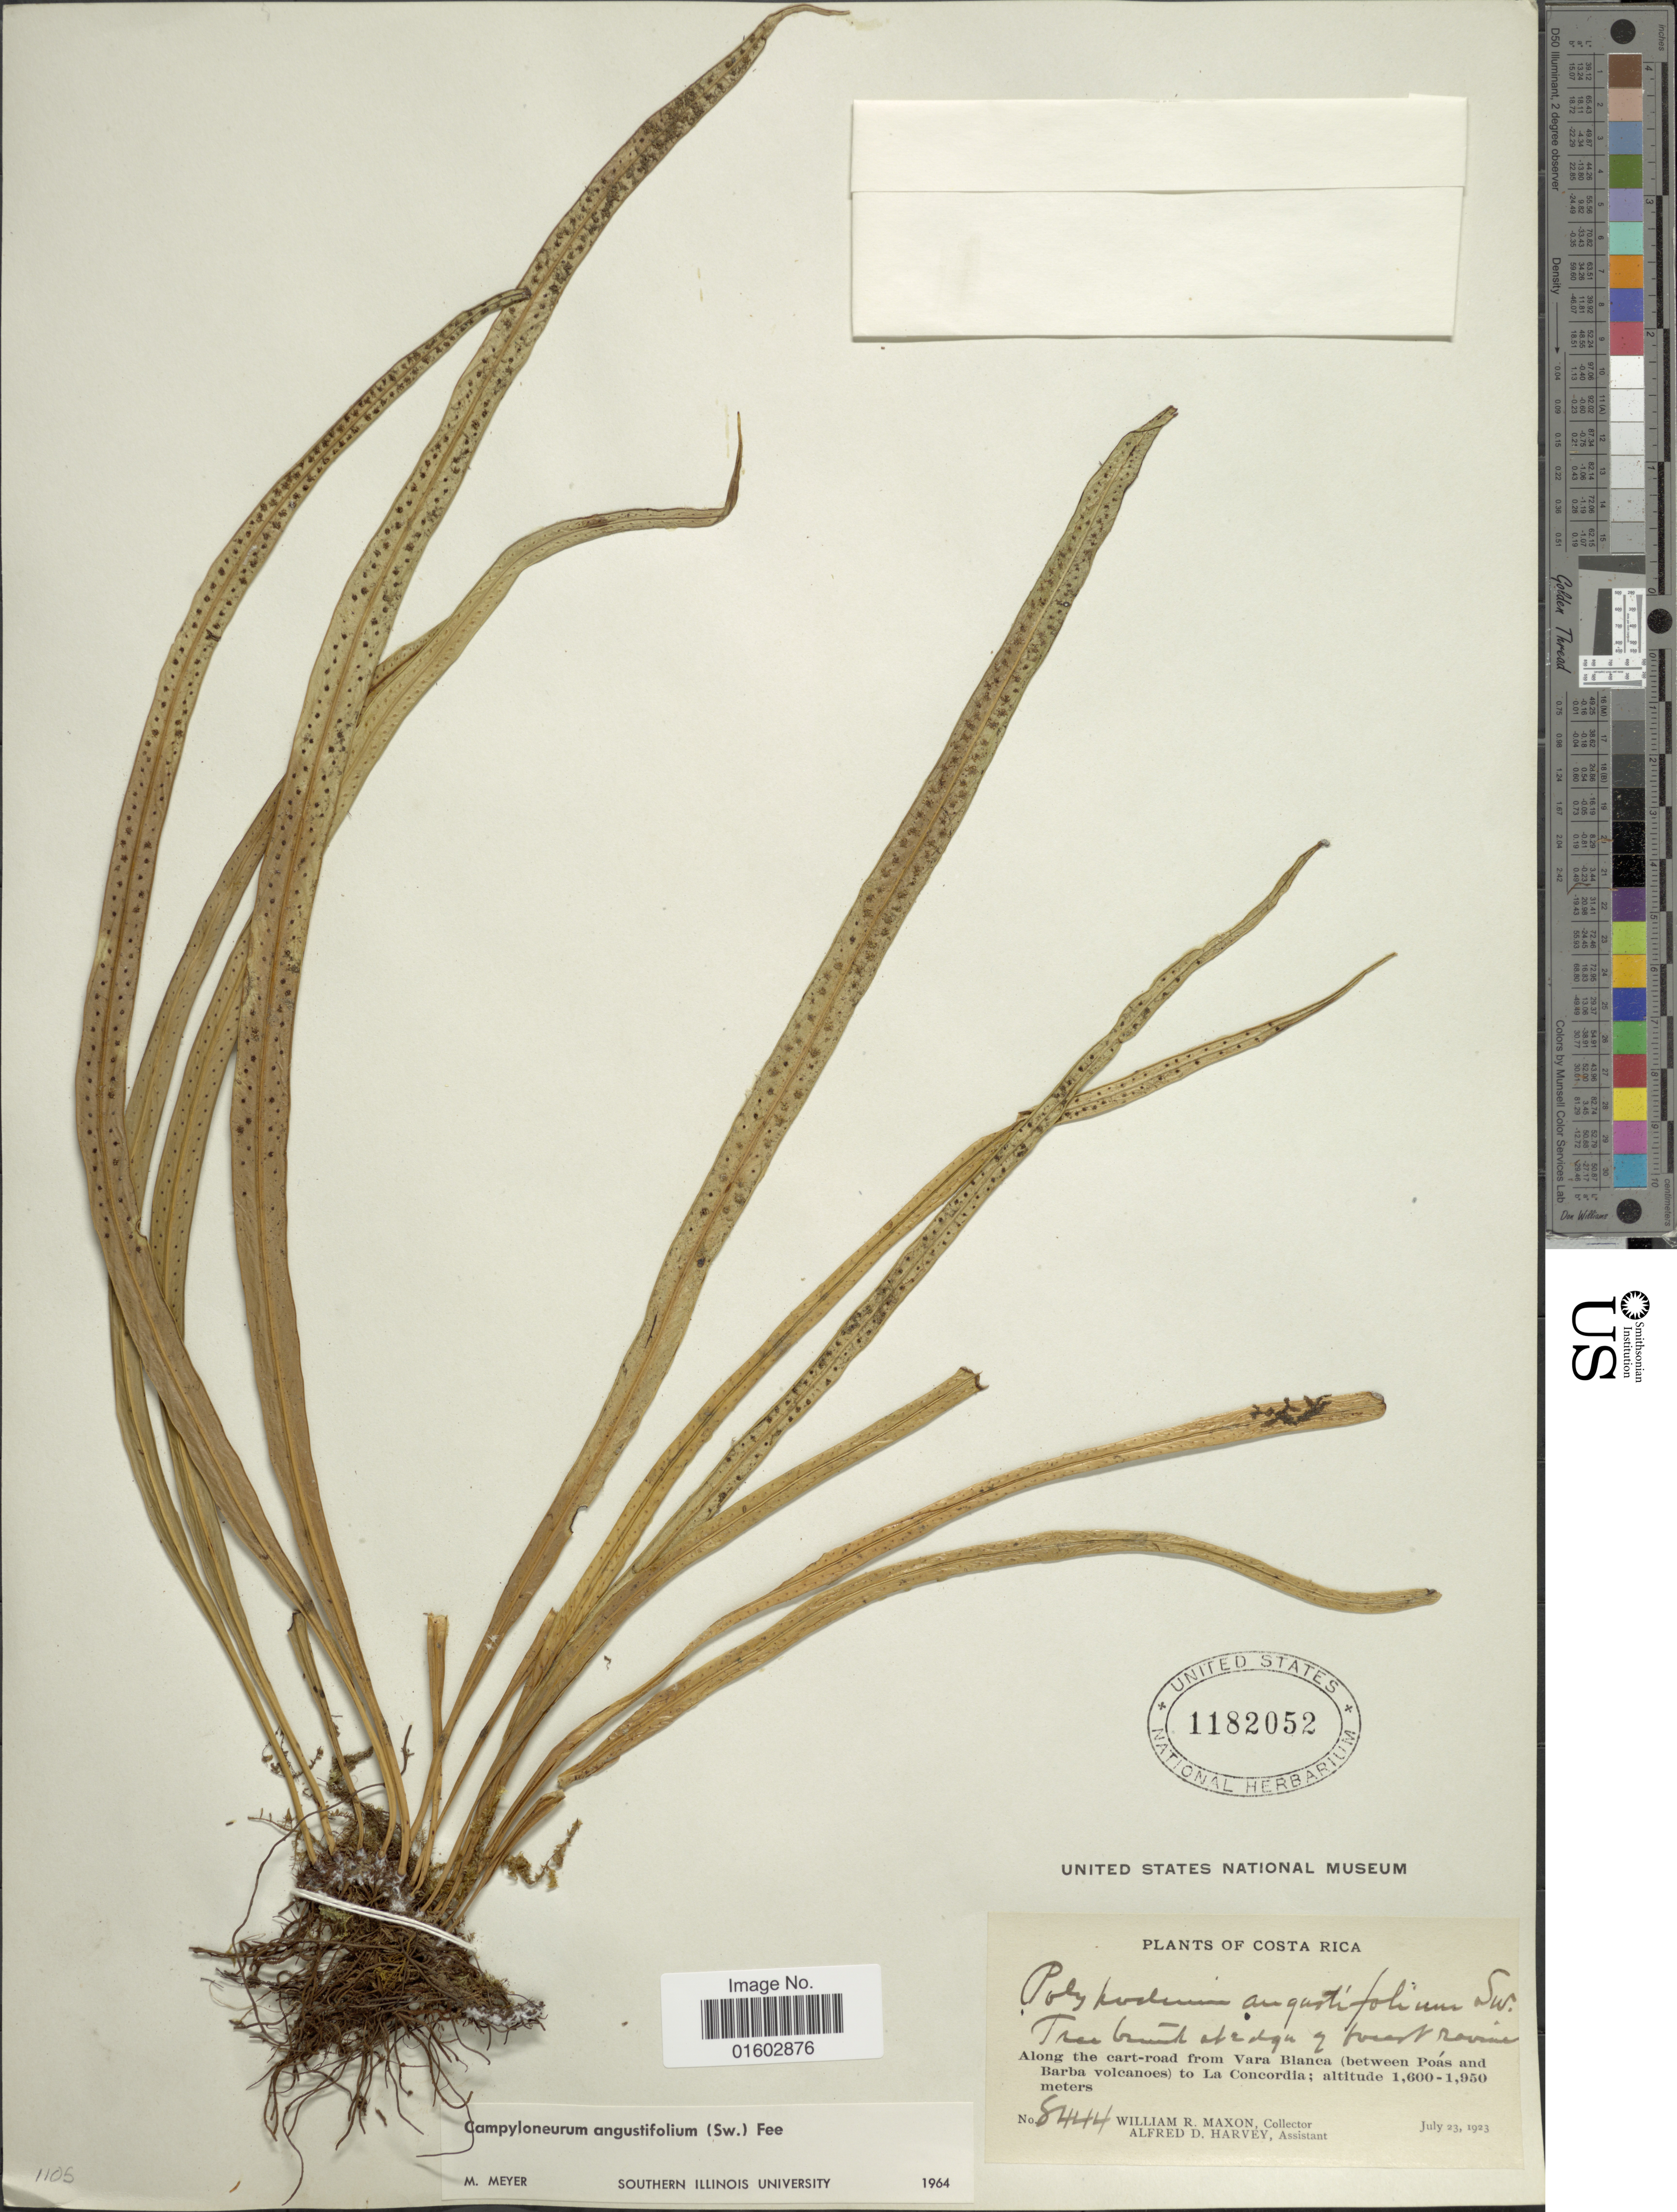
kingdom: Plantae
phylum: Tracheophyta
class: Polypodiopsida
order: Polypodiales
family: Polypodiaceae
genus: Campyloneurum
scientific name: Campyloneurum angustifolium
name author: (Sw.) Fée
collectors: W. R. Maxon & A. D. Harvey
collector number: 84444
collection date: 1923-07-23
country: Costa Rica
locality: Along the cart-road from Vara Blanca (between Poás and Barba Volcanoes) to La Concordia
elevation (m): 1600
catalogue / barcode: US 1182052